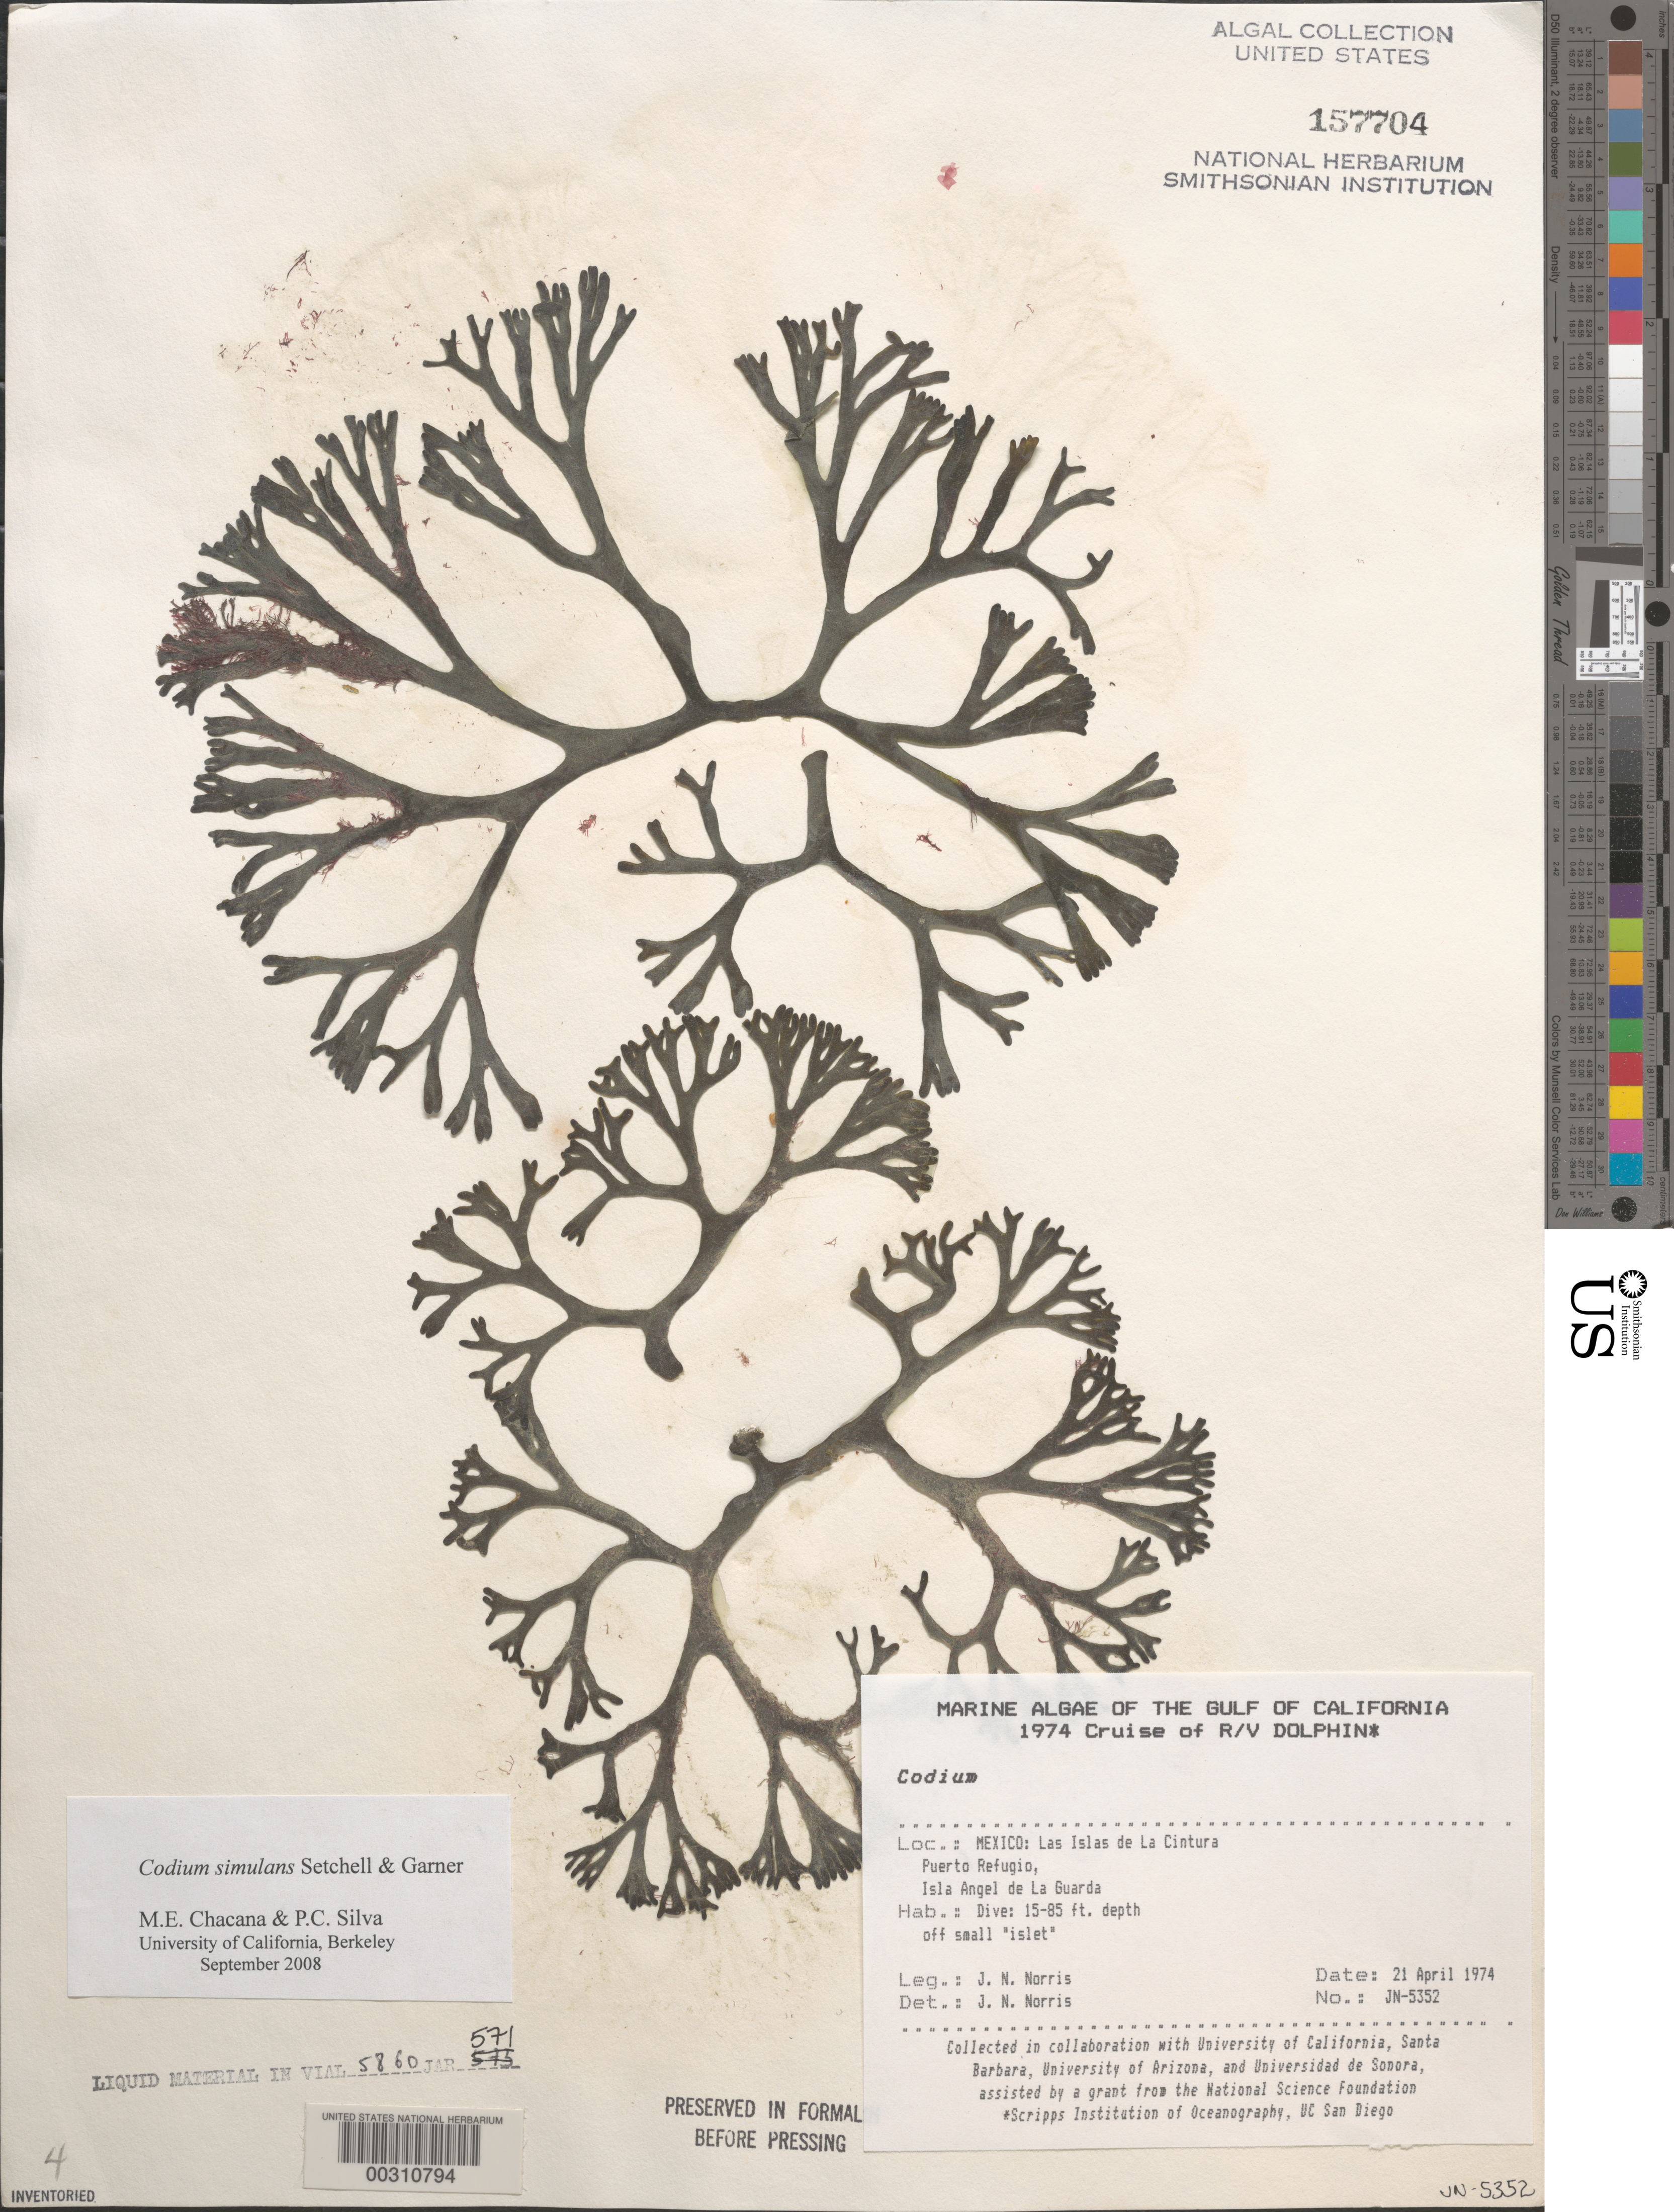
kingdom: Plantae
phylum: Chlorophyta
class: Ulvophyceae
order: Bryopsidales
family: Codiaceae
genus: Codium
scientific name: Codium simulans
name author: Setch. & N.L. Gardner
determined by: Chacana, M. E.; Silva, P. C.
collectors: J. N. Norris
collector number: JN-5352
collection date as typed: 21 Apr 1974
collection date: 1974-04-21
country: Mexico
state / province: Baja California Norte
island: Isla Angel de la Guarda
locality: Puerto Refugio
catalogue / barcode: US 157704